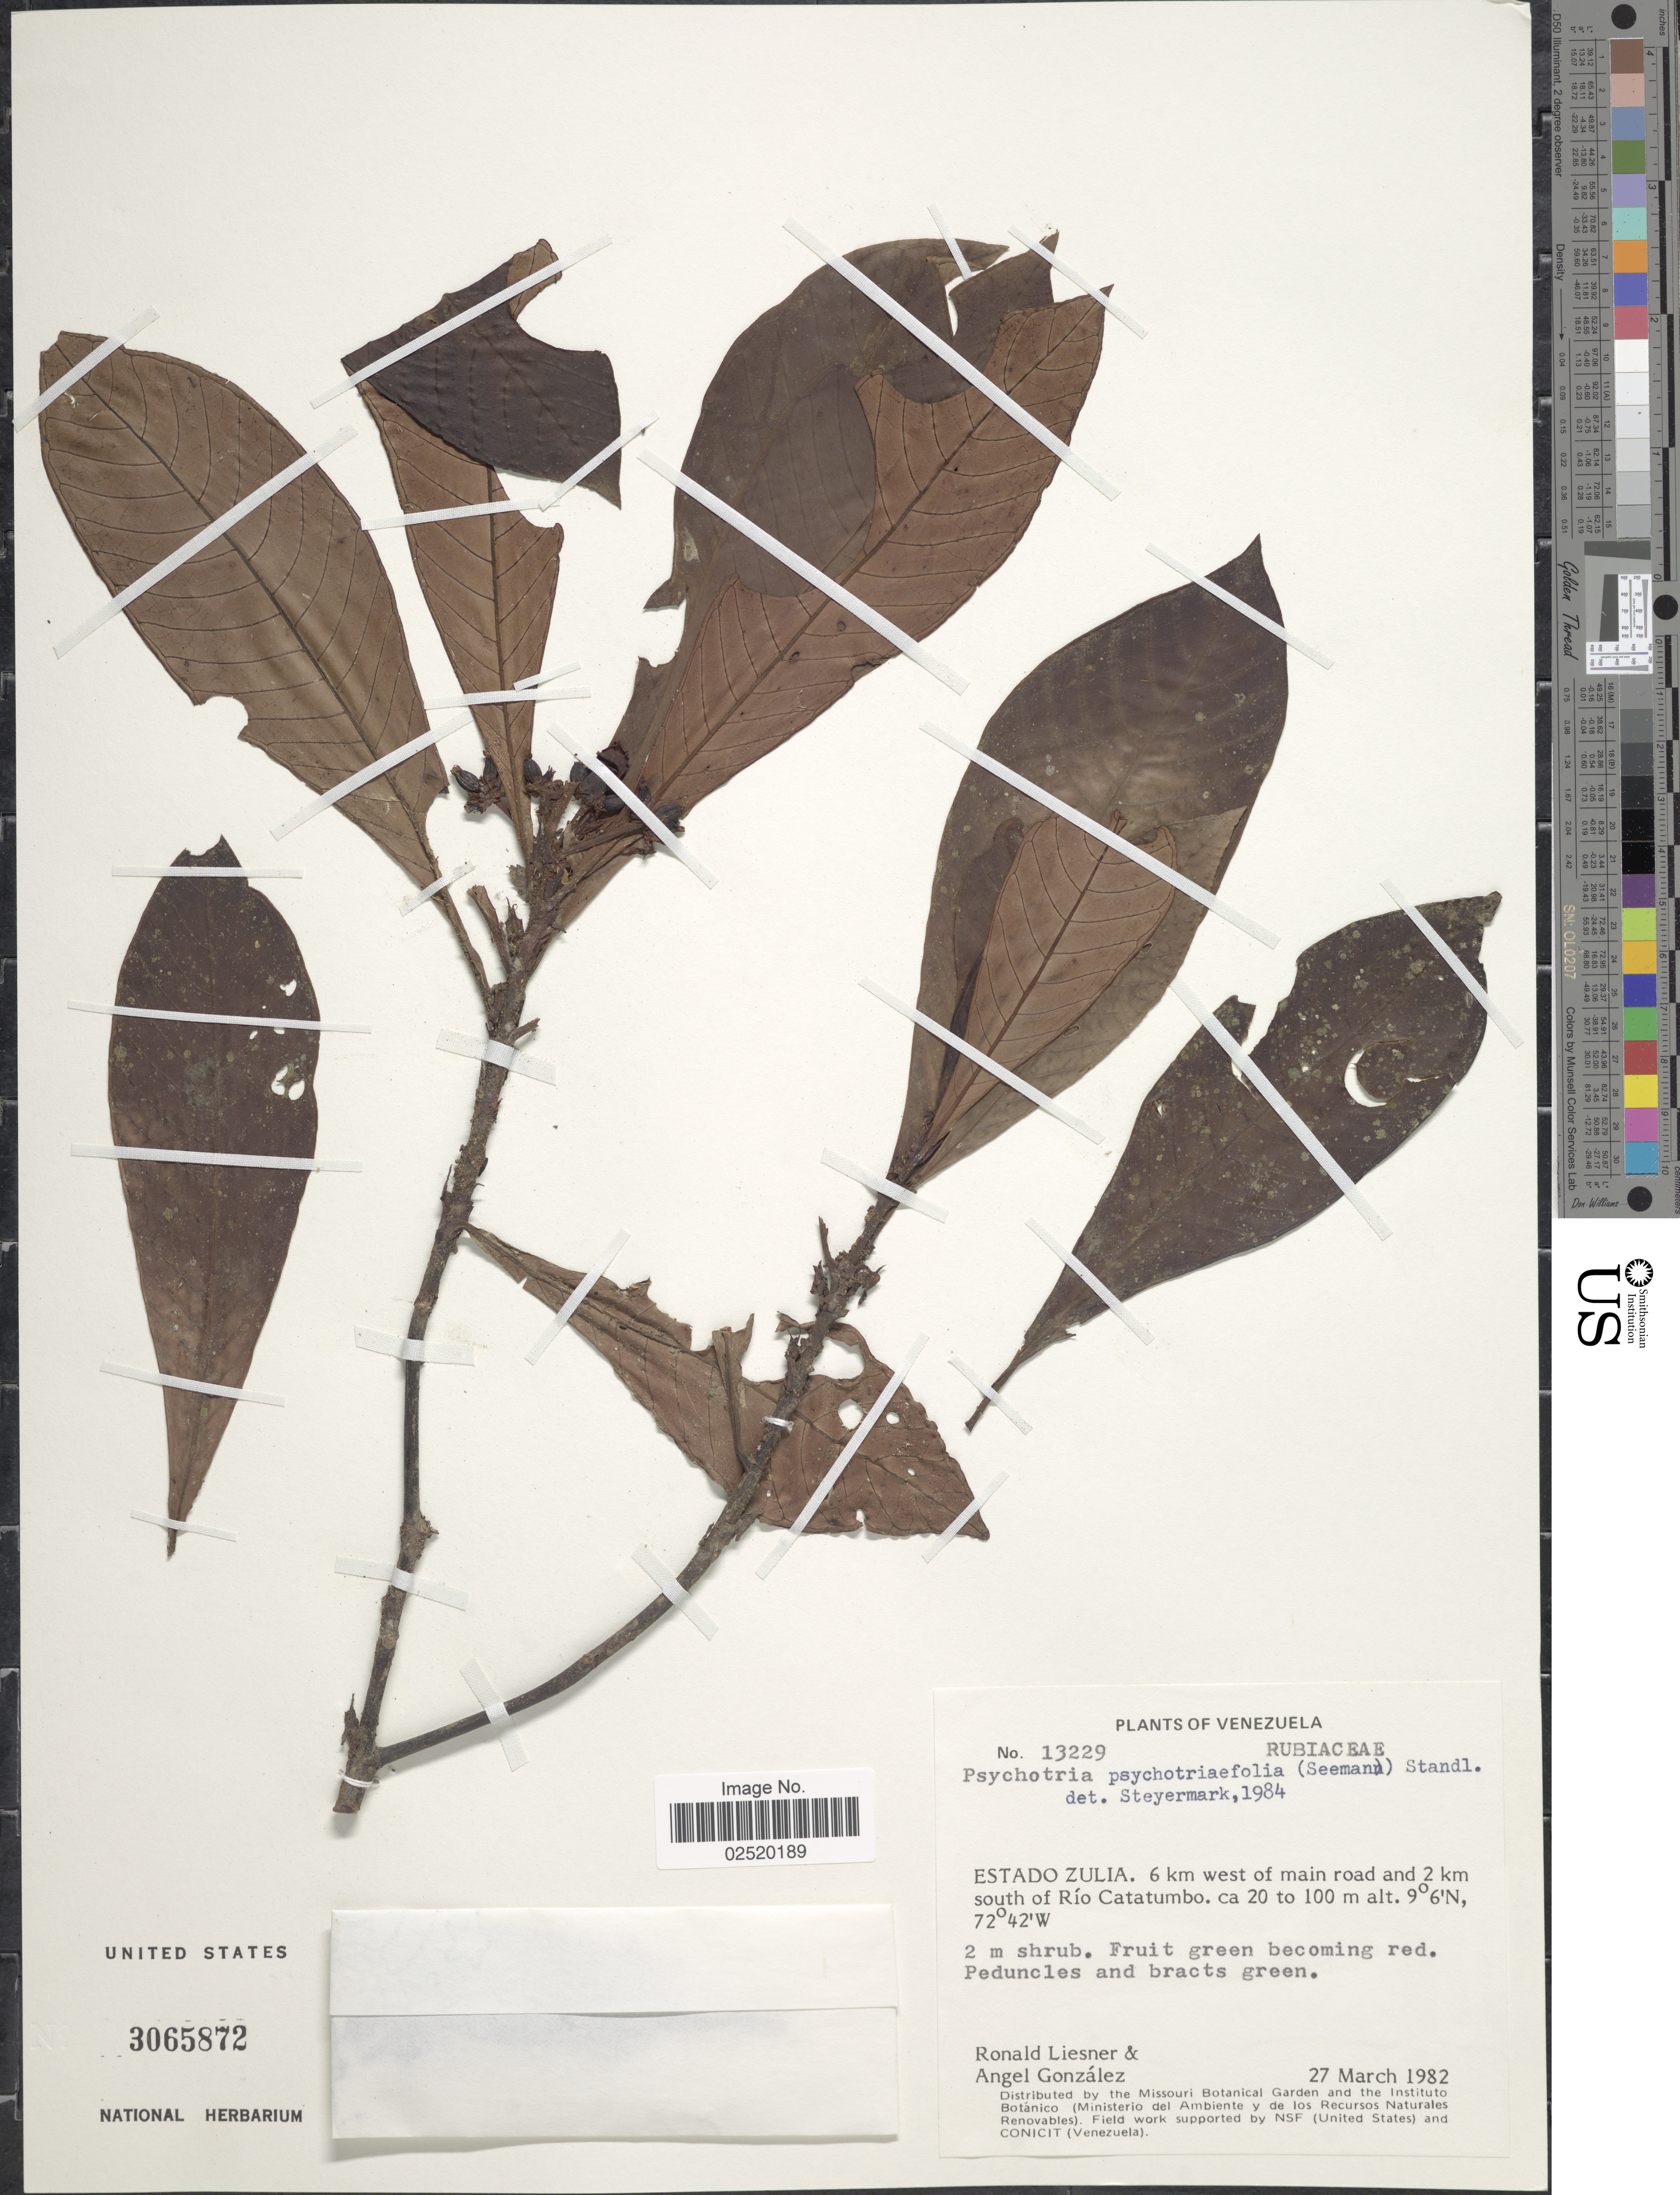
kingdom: Plantae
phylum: Tracheophyta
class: Magnoliopsida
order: Gentianales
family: Rubiaceae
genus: Psychotria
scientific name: Psychotria psychotriaefolia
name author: (Seem.) Standl.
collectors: R. L. Liesner & A. C. González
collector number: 13229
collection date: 1982-03-27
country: Venezuela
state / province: Zulia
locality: Estado Zulia: 6 km west of main road and 2 km south of Rio Catatumbo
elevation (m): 20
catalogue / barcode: US 3065872